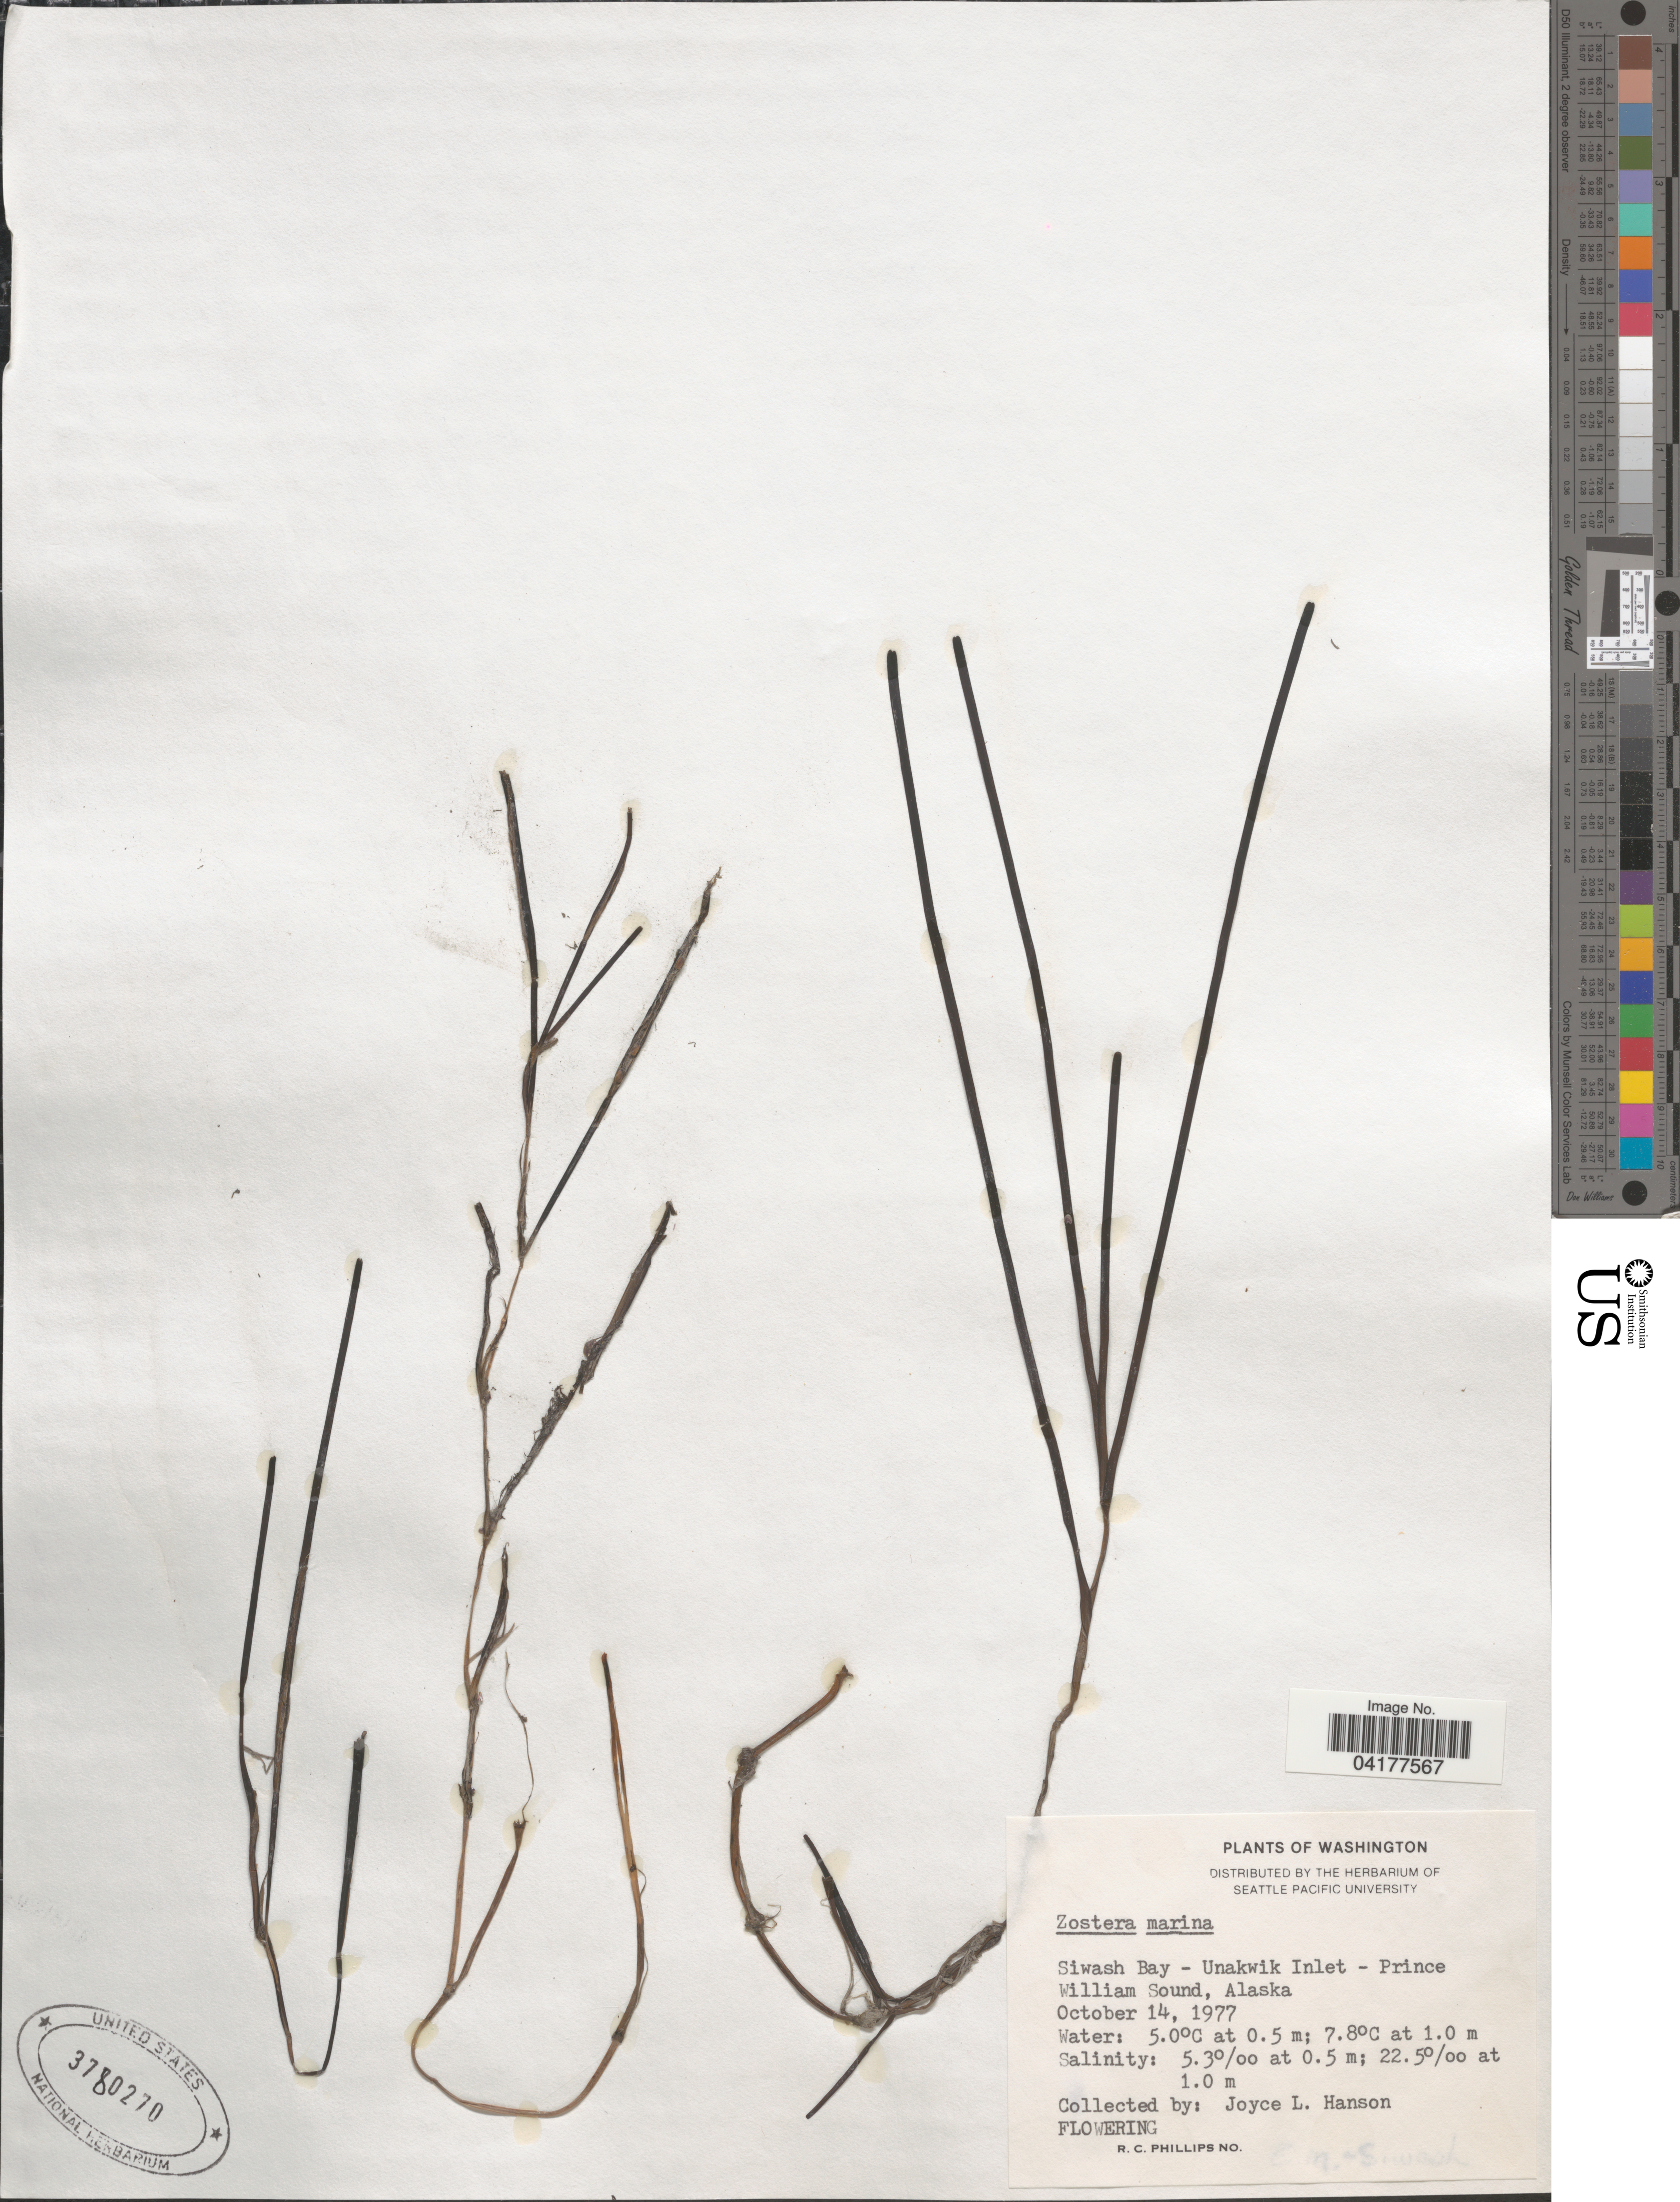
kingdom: Plantae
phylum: Tracheophyta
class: Liliopsida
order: Alismatales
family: Zosteraceae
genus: Zostera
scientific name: Zostera marina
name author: L.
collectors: J. Hanson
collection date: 1977-10-14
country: United States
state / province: Alaska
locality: Siwash Bay - Unakwik Inlet - Prince William Sound.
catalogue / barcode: US 3780270